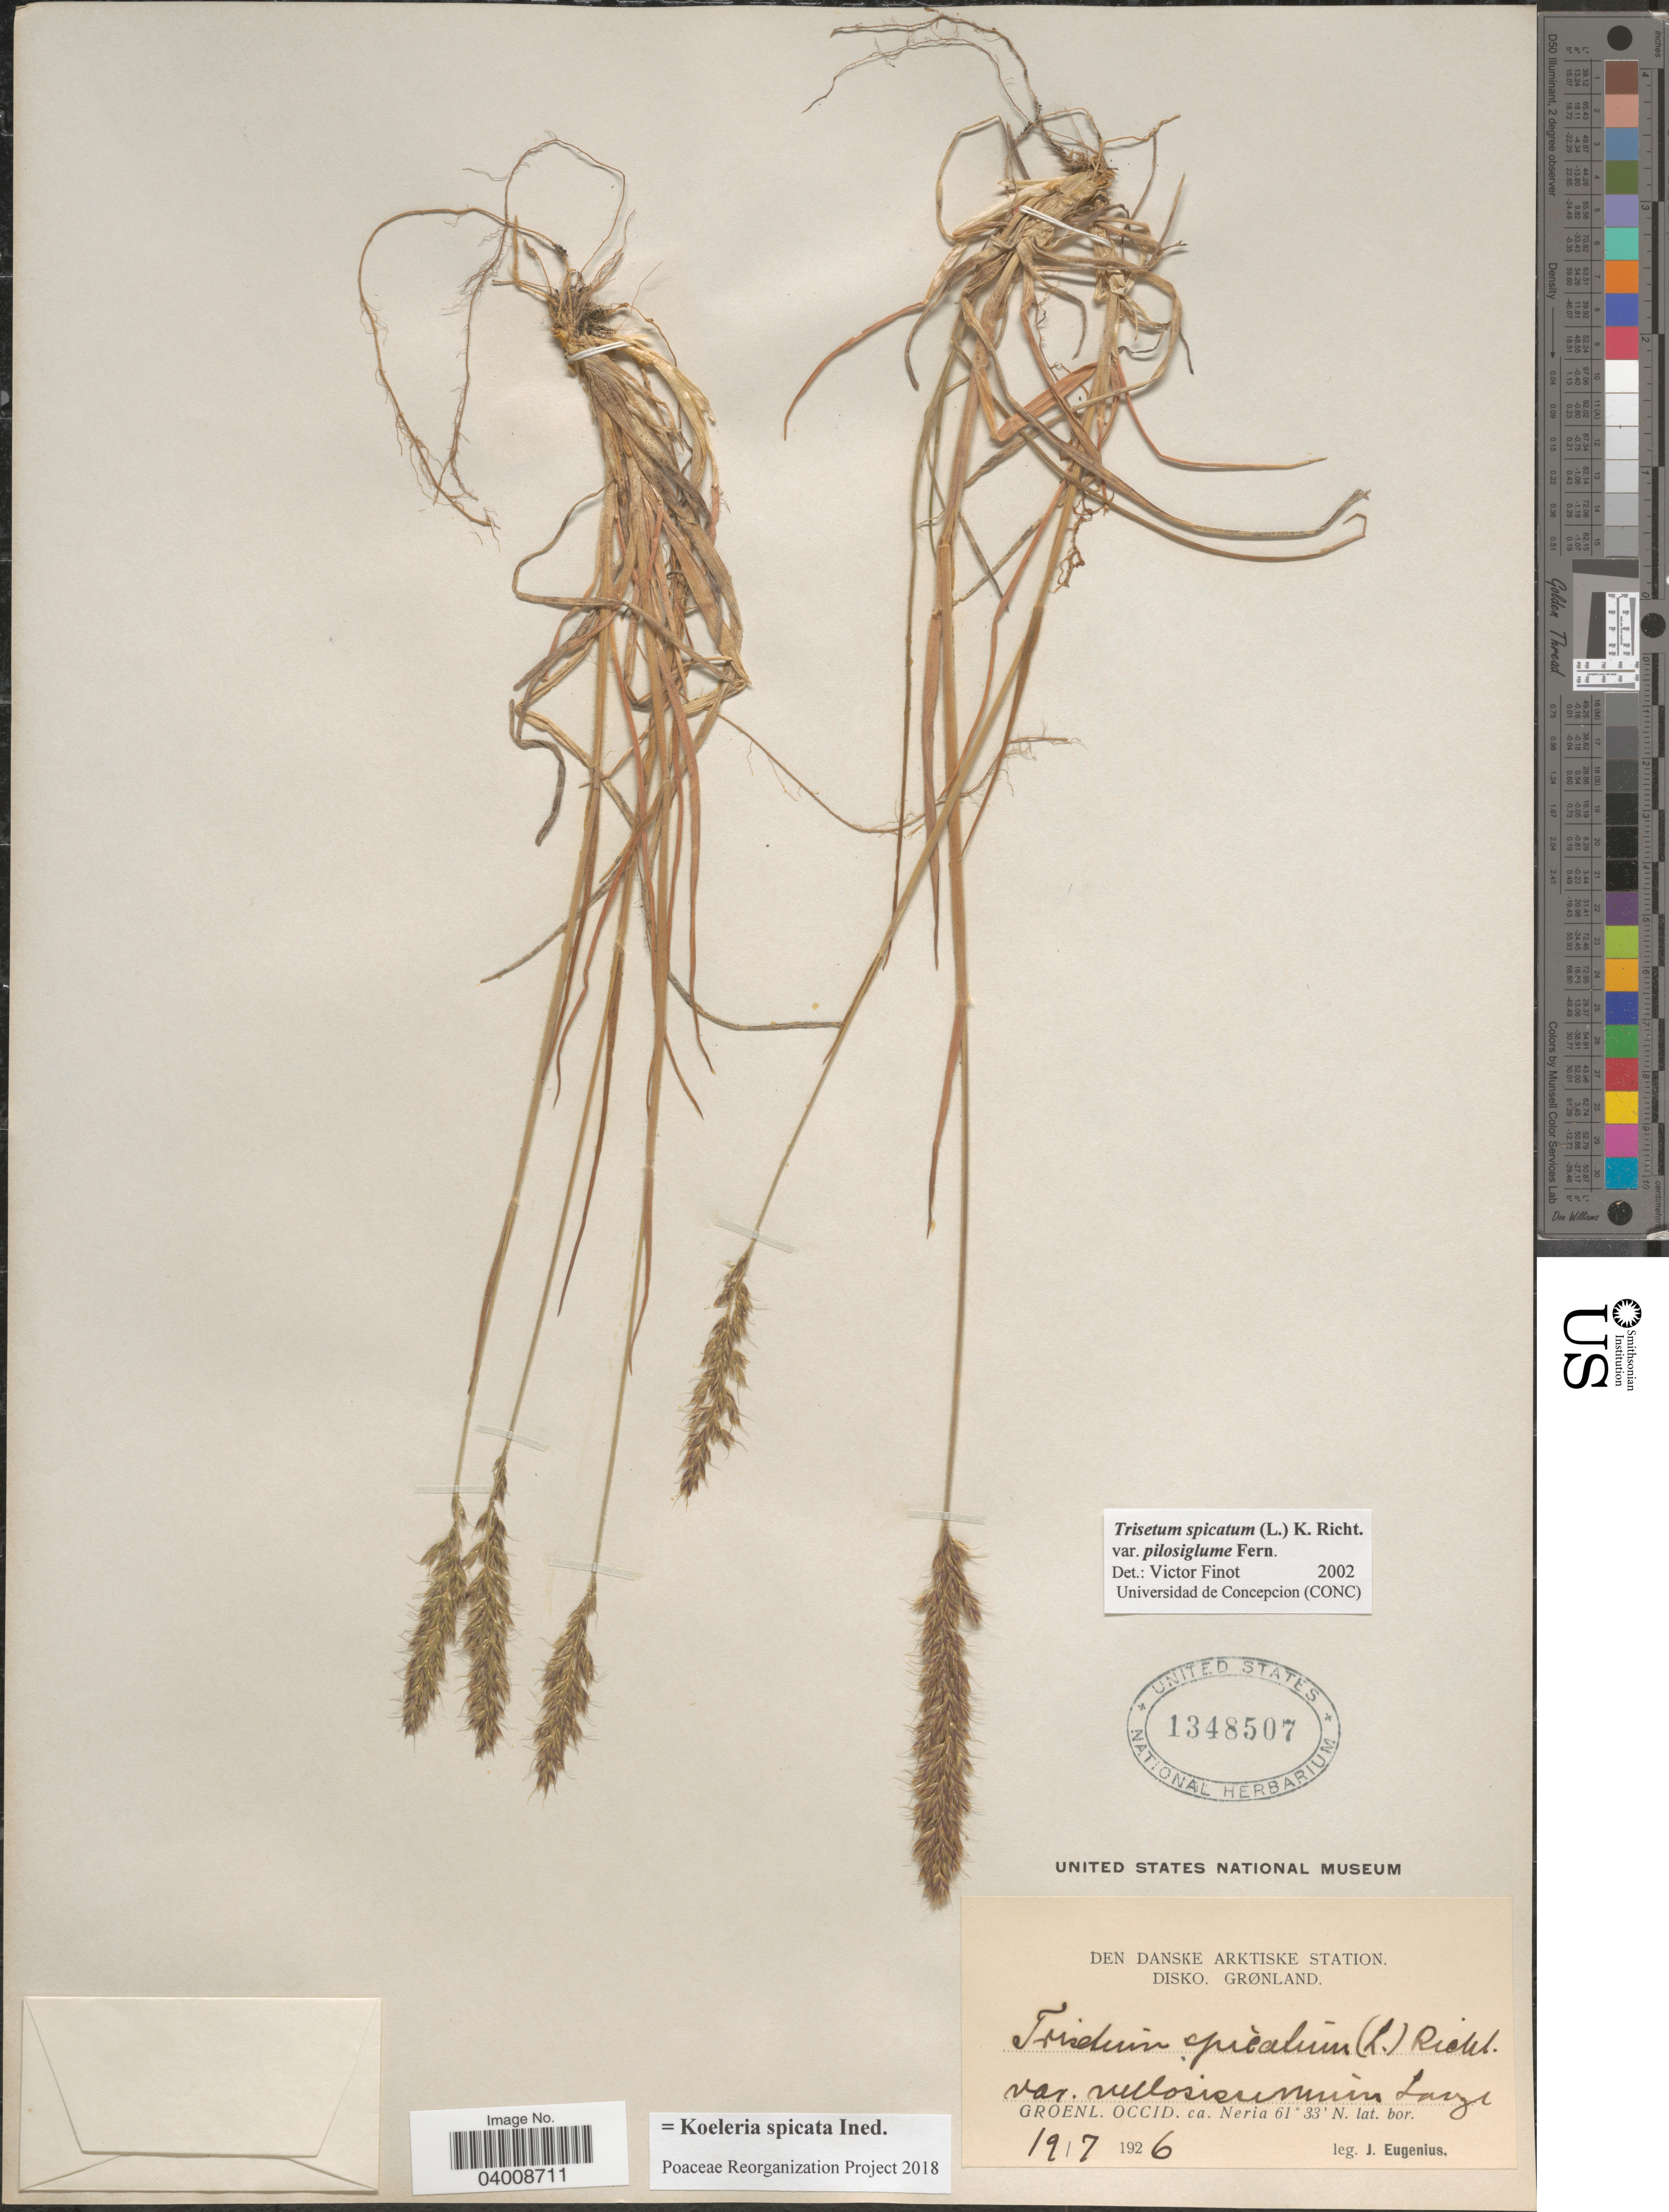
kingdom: Plantae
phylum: Tracheophyta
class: Liliopsida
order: Poales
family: Poaceae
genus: Koeleria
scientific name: Koeleria spicata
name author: (L.) Barberá et al.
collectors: J. Eugenius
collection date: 1926-07-19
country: Greenland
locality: Den Danske Arktiske Station. Disko. Grønland. Groenl. Occid. ca. Neria.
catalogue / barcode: US 1348507